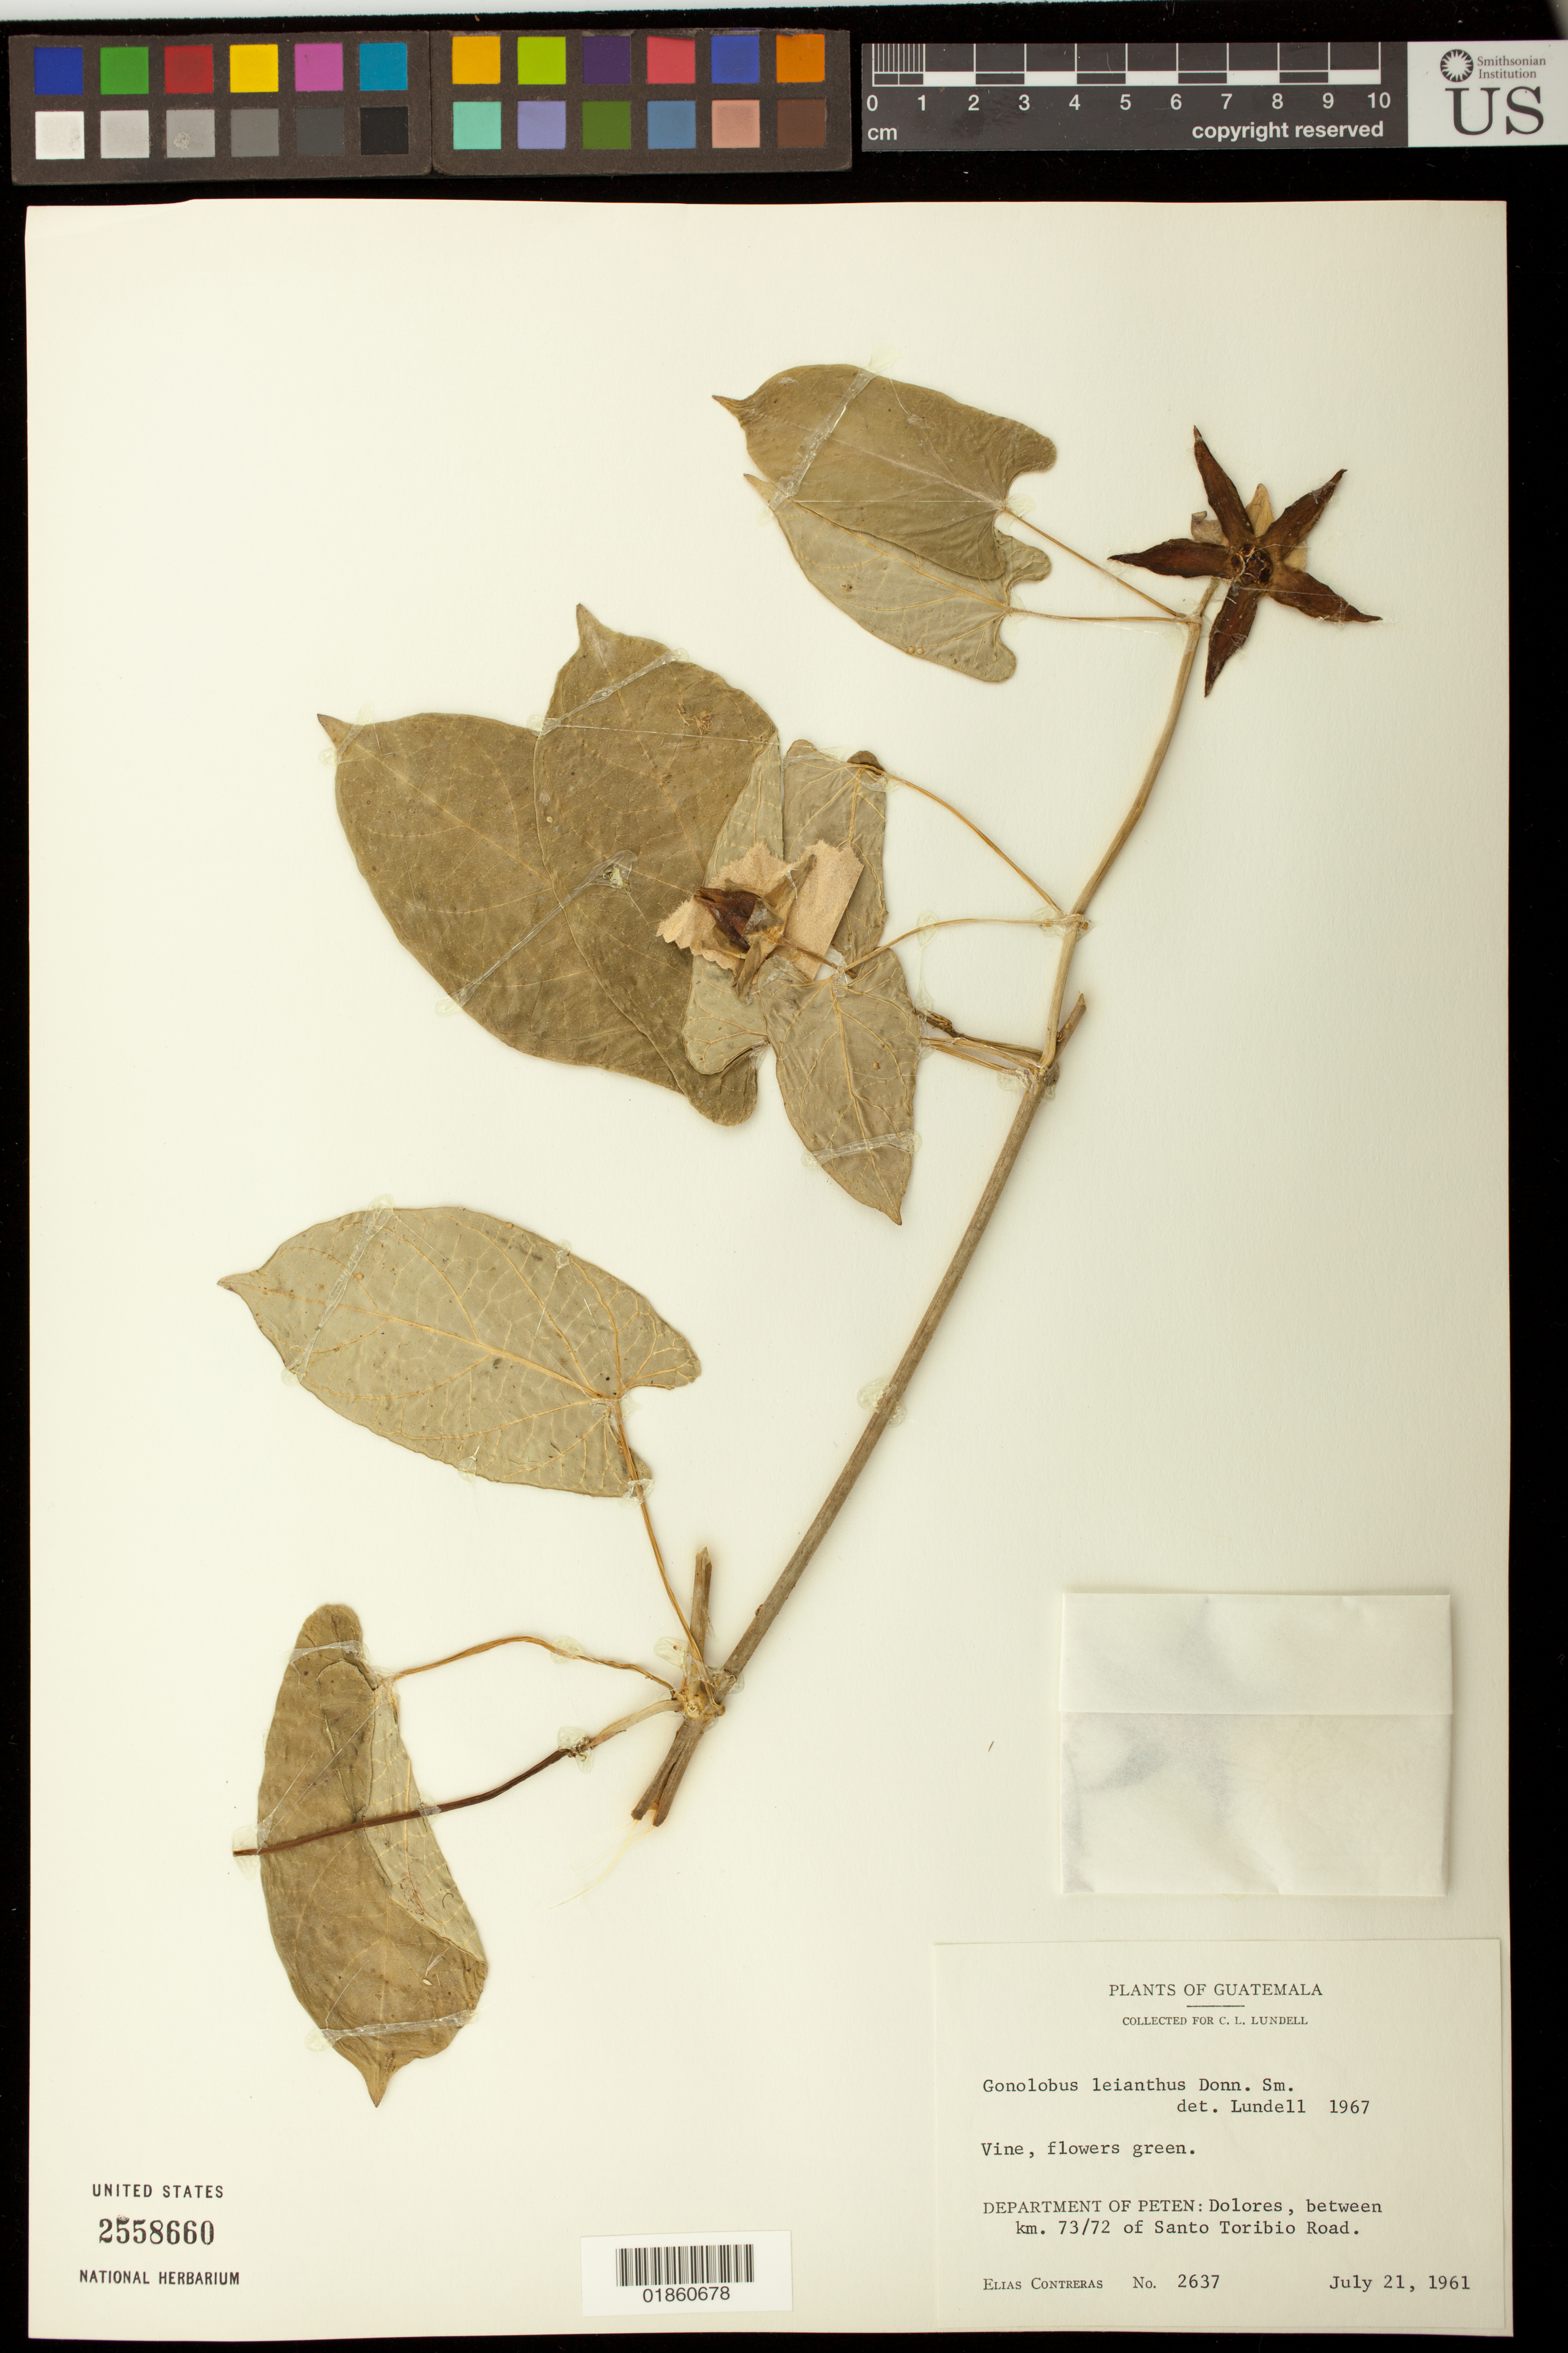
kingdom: Plantae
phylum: Tracheophyta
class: Magnoliopsida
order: Gentianales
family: Apocynaceae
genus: Gonolobus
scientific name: Gonolobus leianthus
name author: Donn. Sm.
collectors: E. Contreras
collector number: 2637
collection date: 1961-07-21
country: Guatemala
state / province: El Petén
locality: Dolores, between km. 73/72 of Santo Toribio Road.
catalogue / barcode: US 2558660